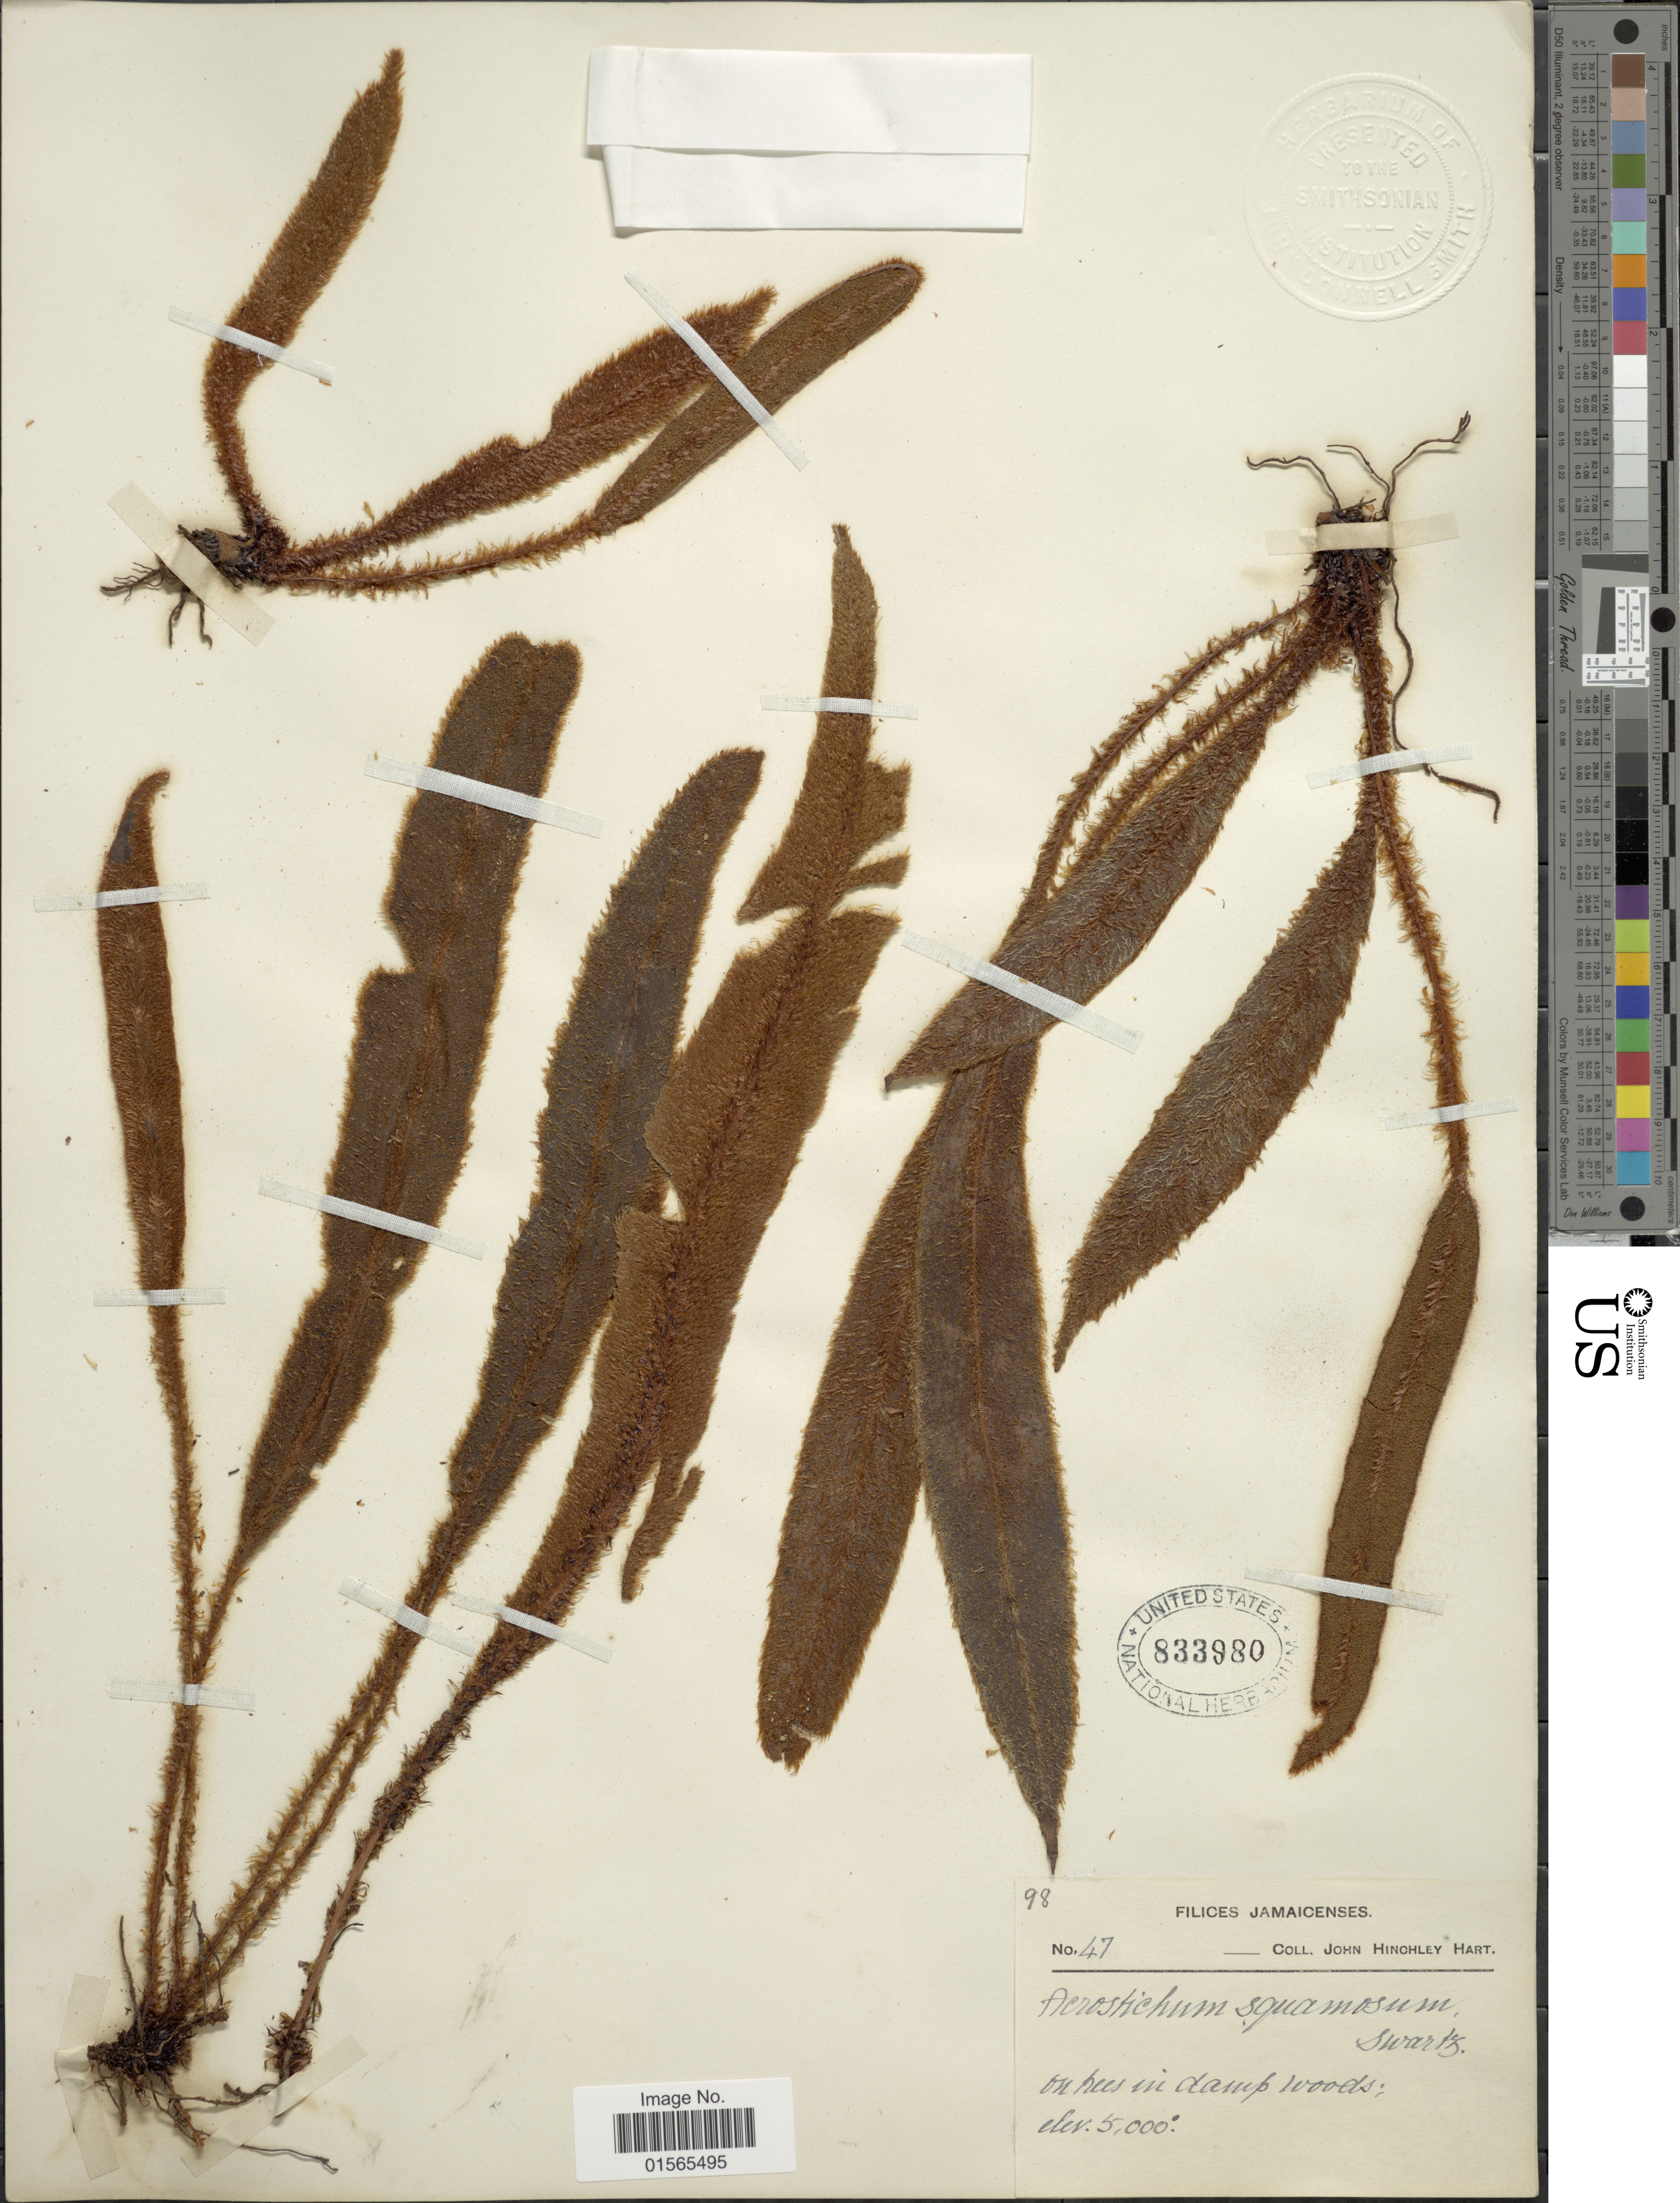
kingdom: Plantae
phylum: Tracheophyta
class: Polypodiopsida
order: Polypodiales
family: Dryopteridaceae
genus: Elaphoglossum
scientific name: Elaphoglossum hirtum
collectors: J. H. Hart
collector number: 47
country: Jamaica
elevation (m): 1524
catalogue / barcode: US 833980